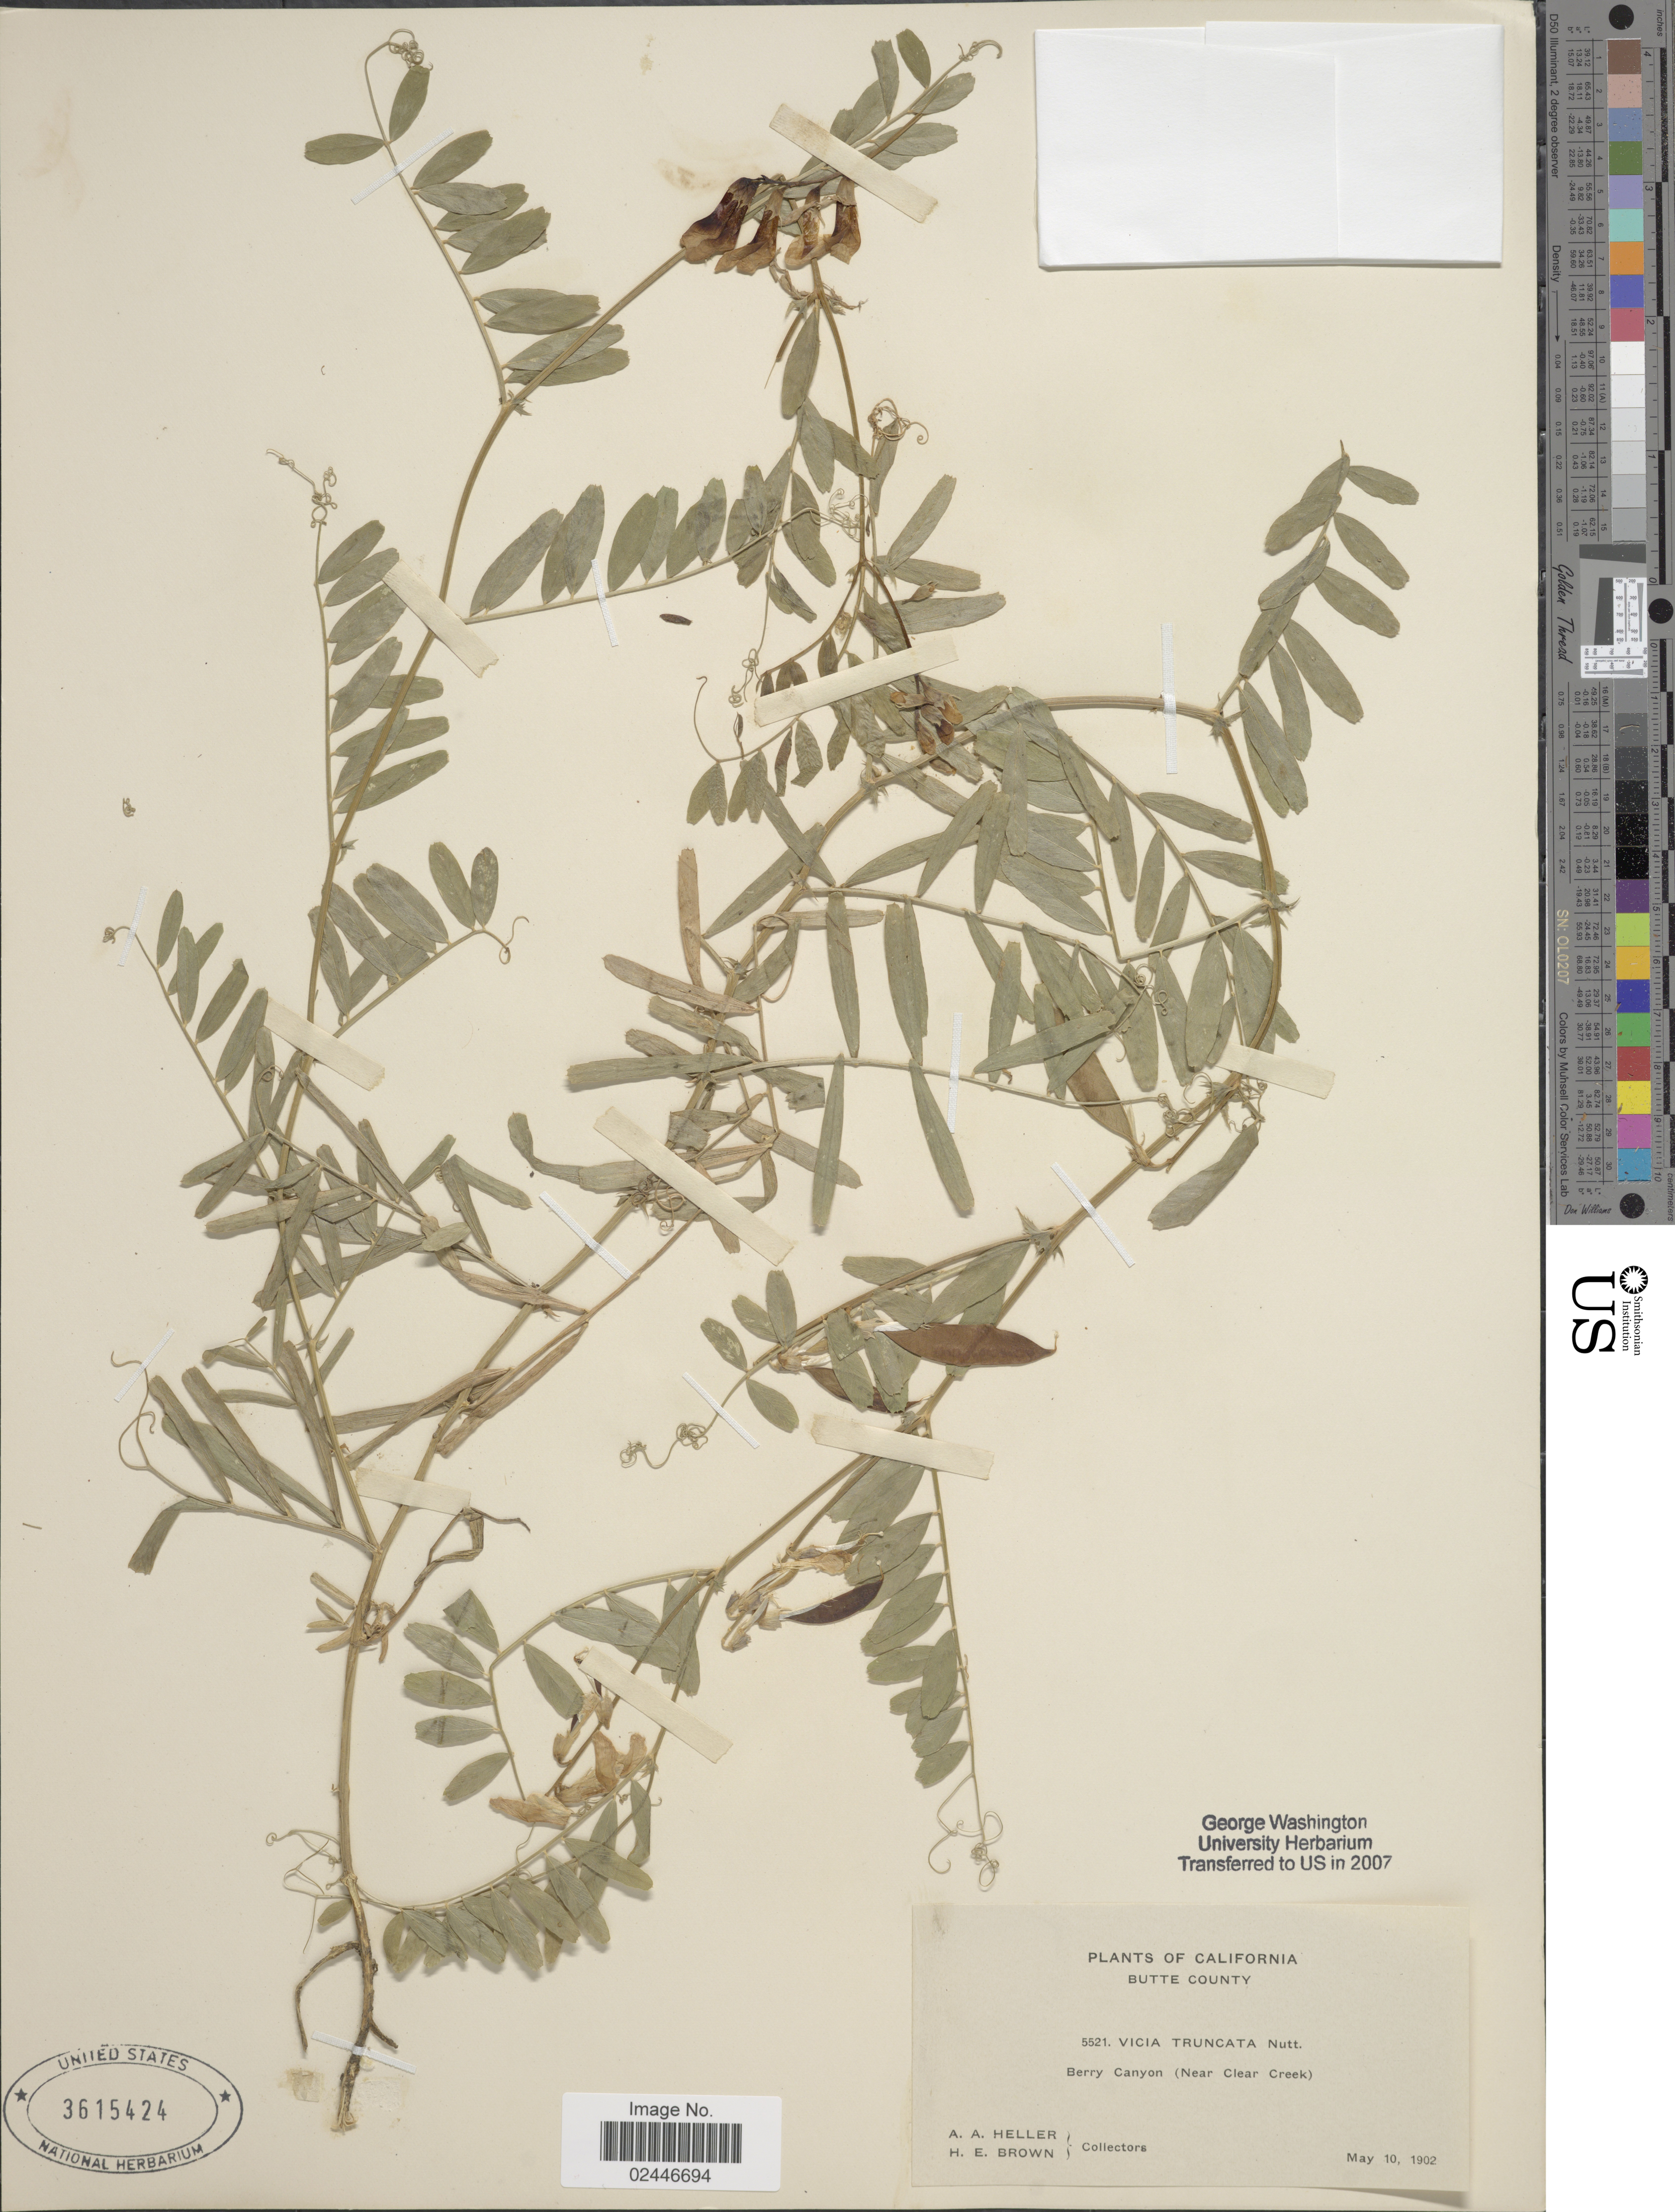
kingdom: Plantae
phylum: Tracheophyta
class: Magnoliopsida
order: Fabales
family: Fabaceae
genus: Vicia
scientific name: Vicia americana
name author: Muhl. ex Willd.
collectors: A. A. Heller & H. E. Brown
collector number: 5521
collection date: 1902-05-10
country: United States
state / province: California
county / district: Butte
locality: Butte County, Berry Canyon (near Clear Creek)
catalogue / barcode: US 3615424